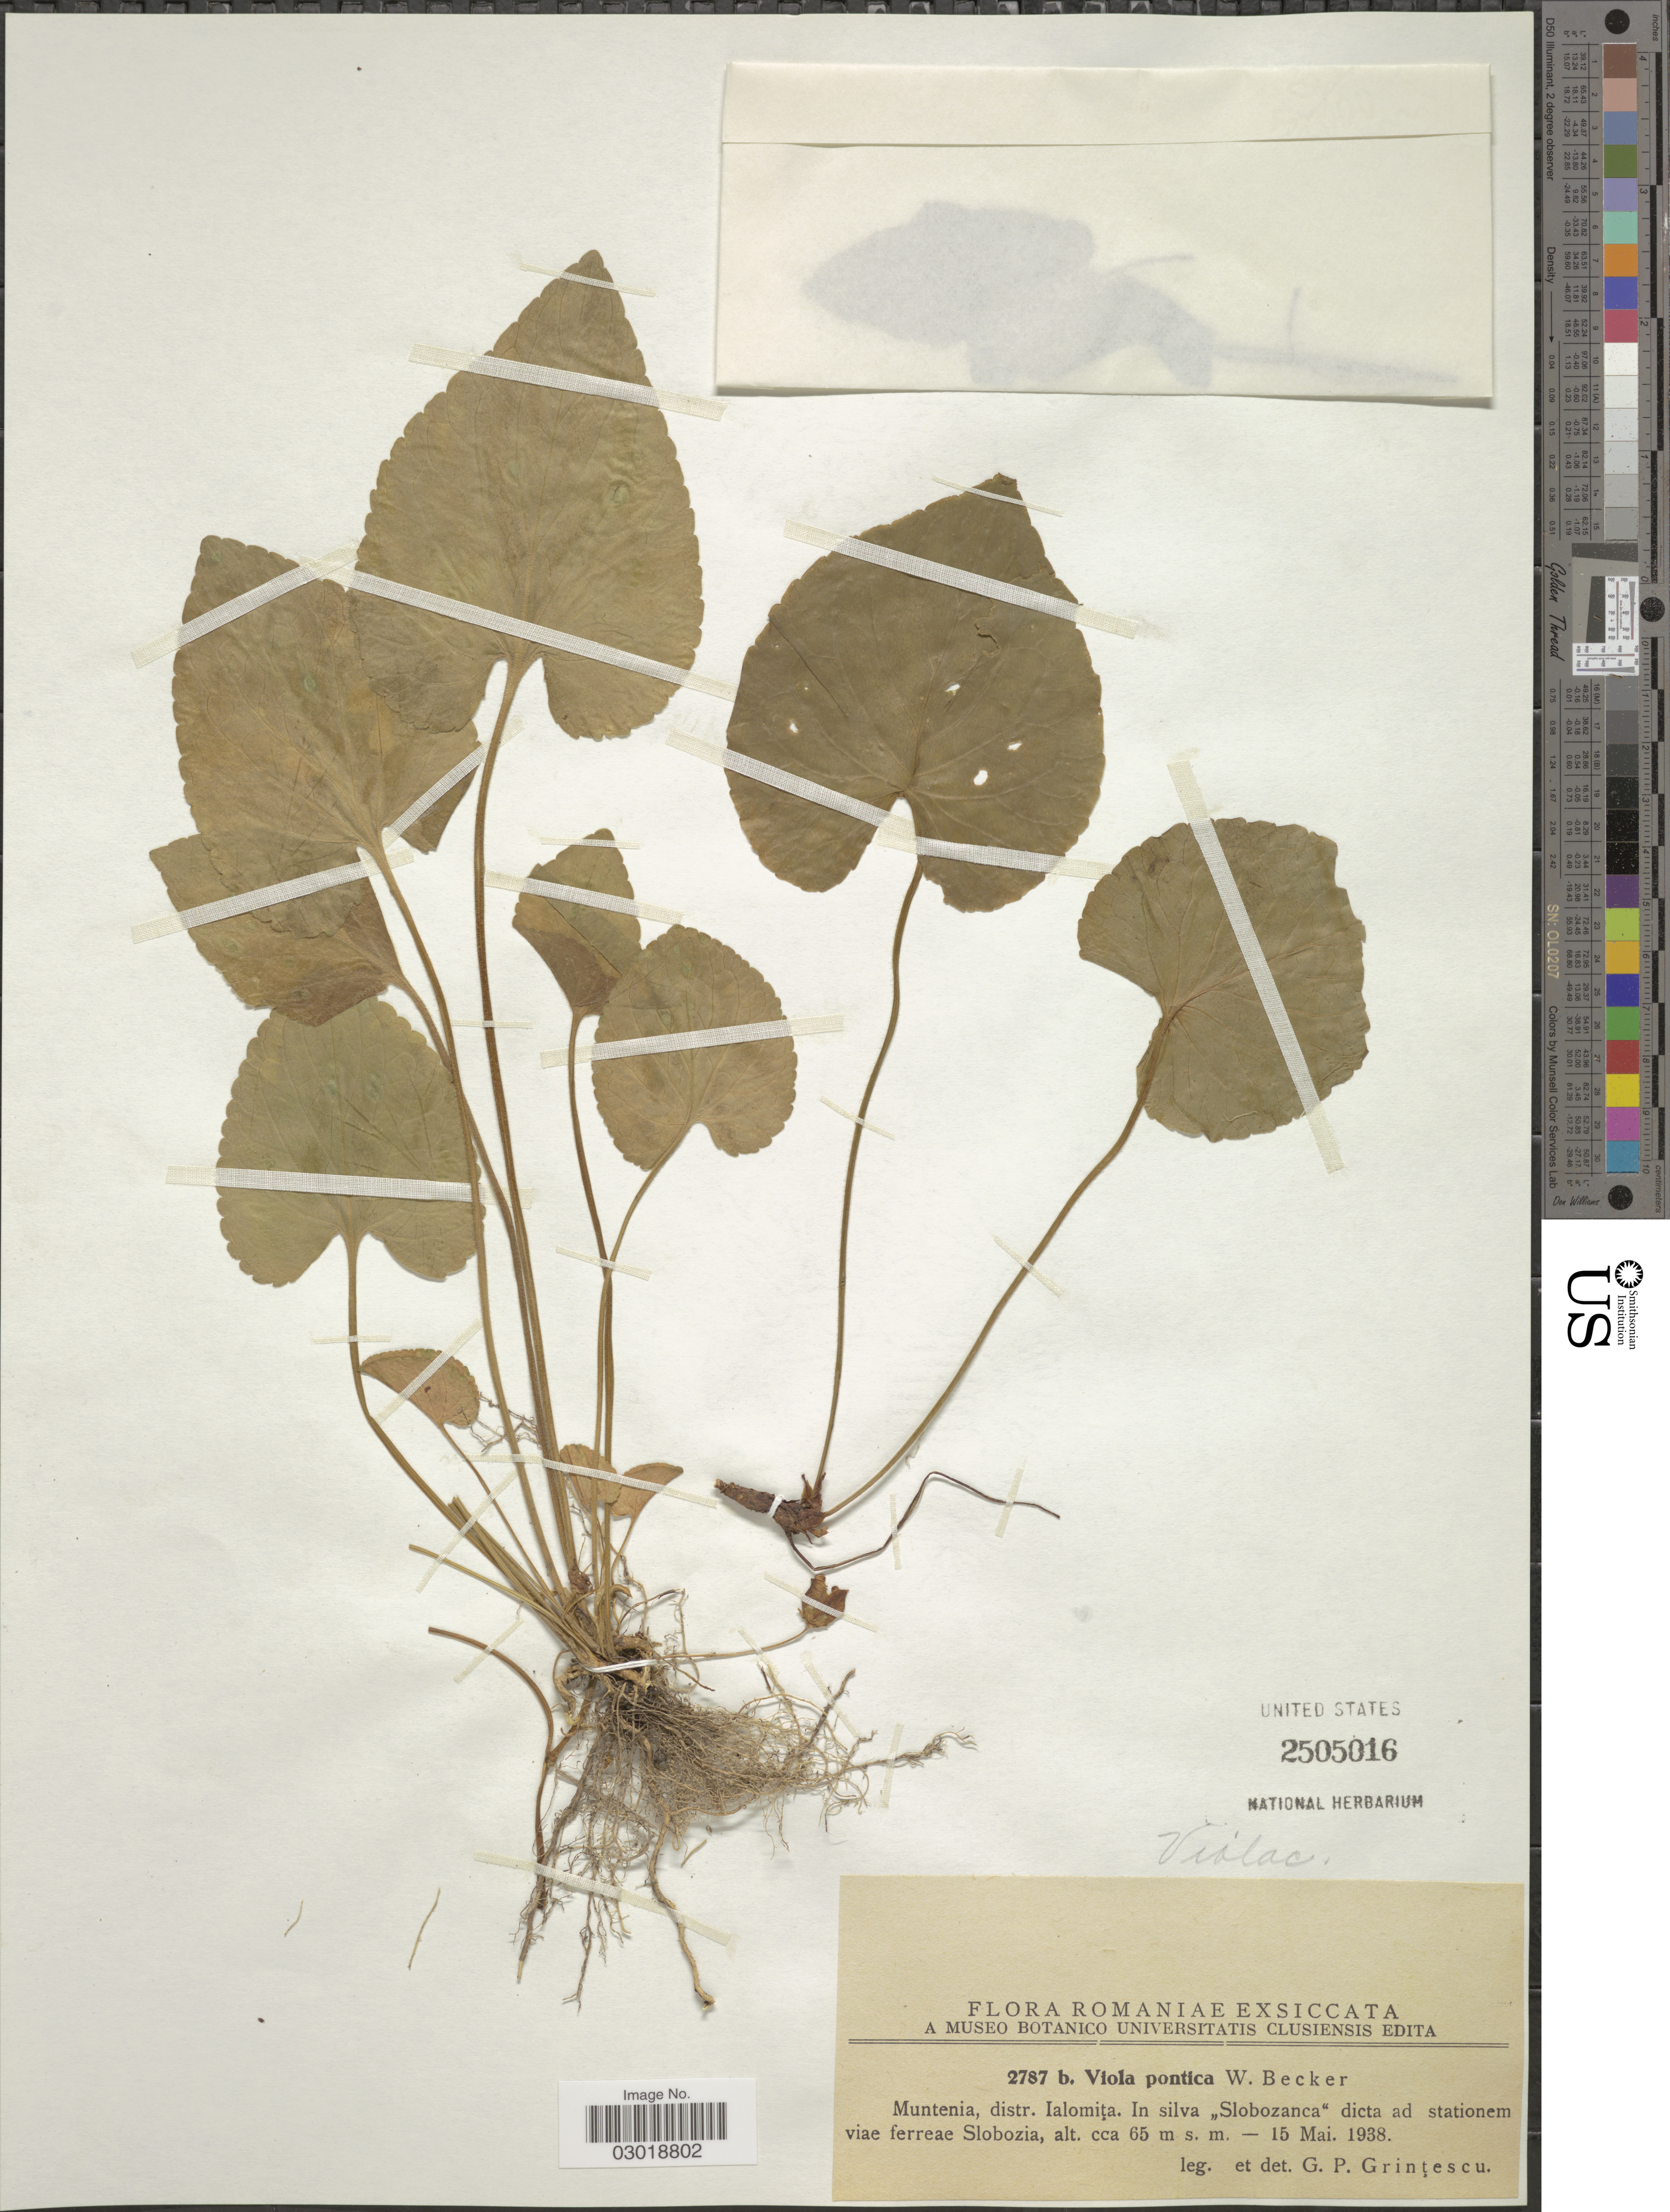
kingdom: Plantae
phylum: Tracheophyta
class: Magnoliopsida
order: Malpighiales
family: Violaceae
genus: Viola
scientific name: Viola pontica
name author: W. Becker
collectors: G. Grintescu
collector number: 2787b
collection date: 1938-05-15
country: Romania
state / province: Ialomita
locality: Muntenia, distr. Ialomita. In silva "Slobozanca" dicta ad stationem viae ferreae Slobozia.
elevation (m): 65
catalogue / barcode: US 2505016